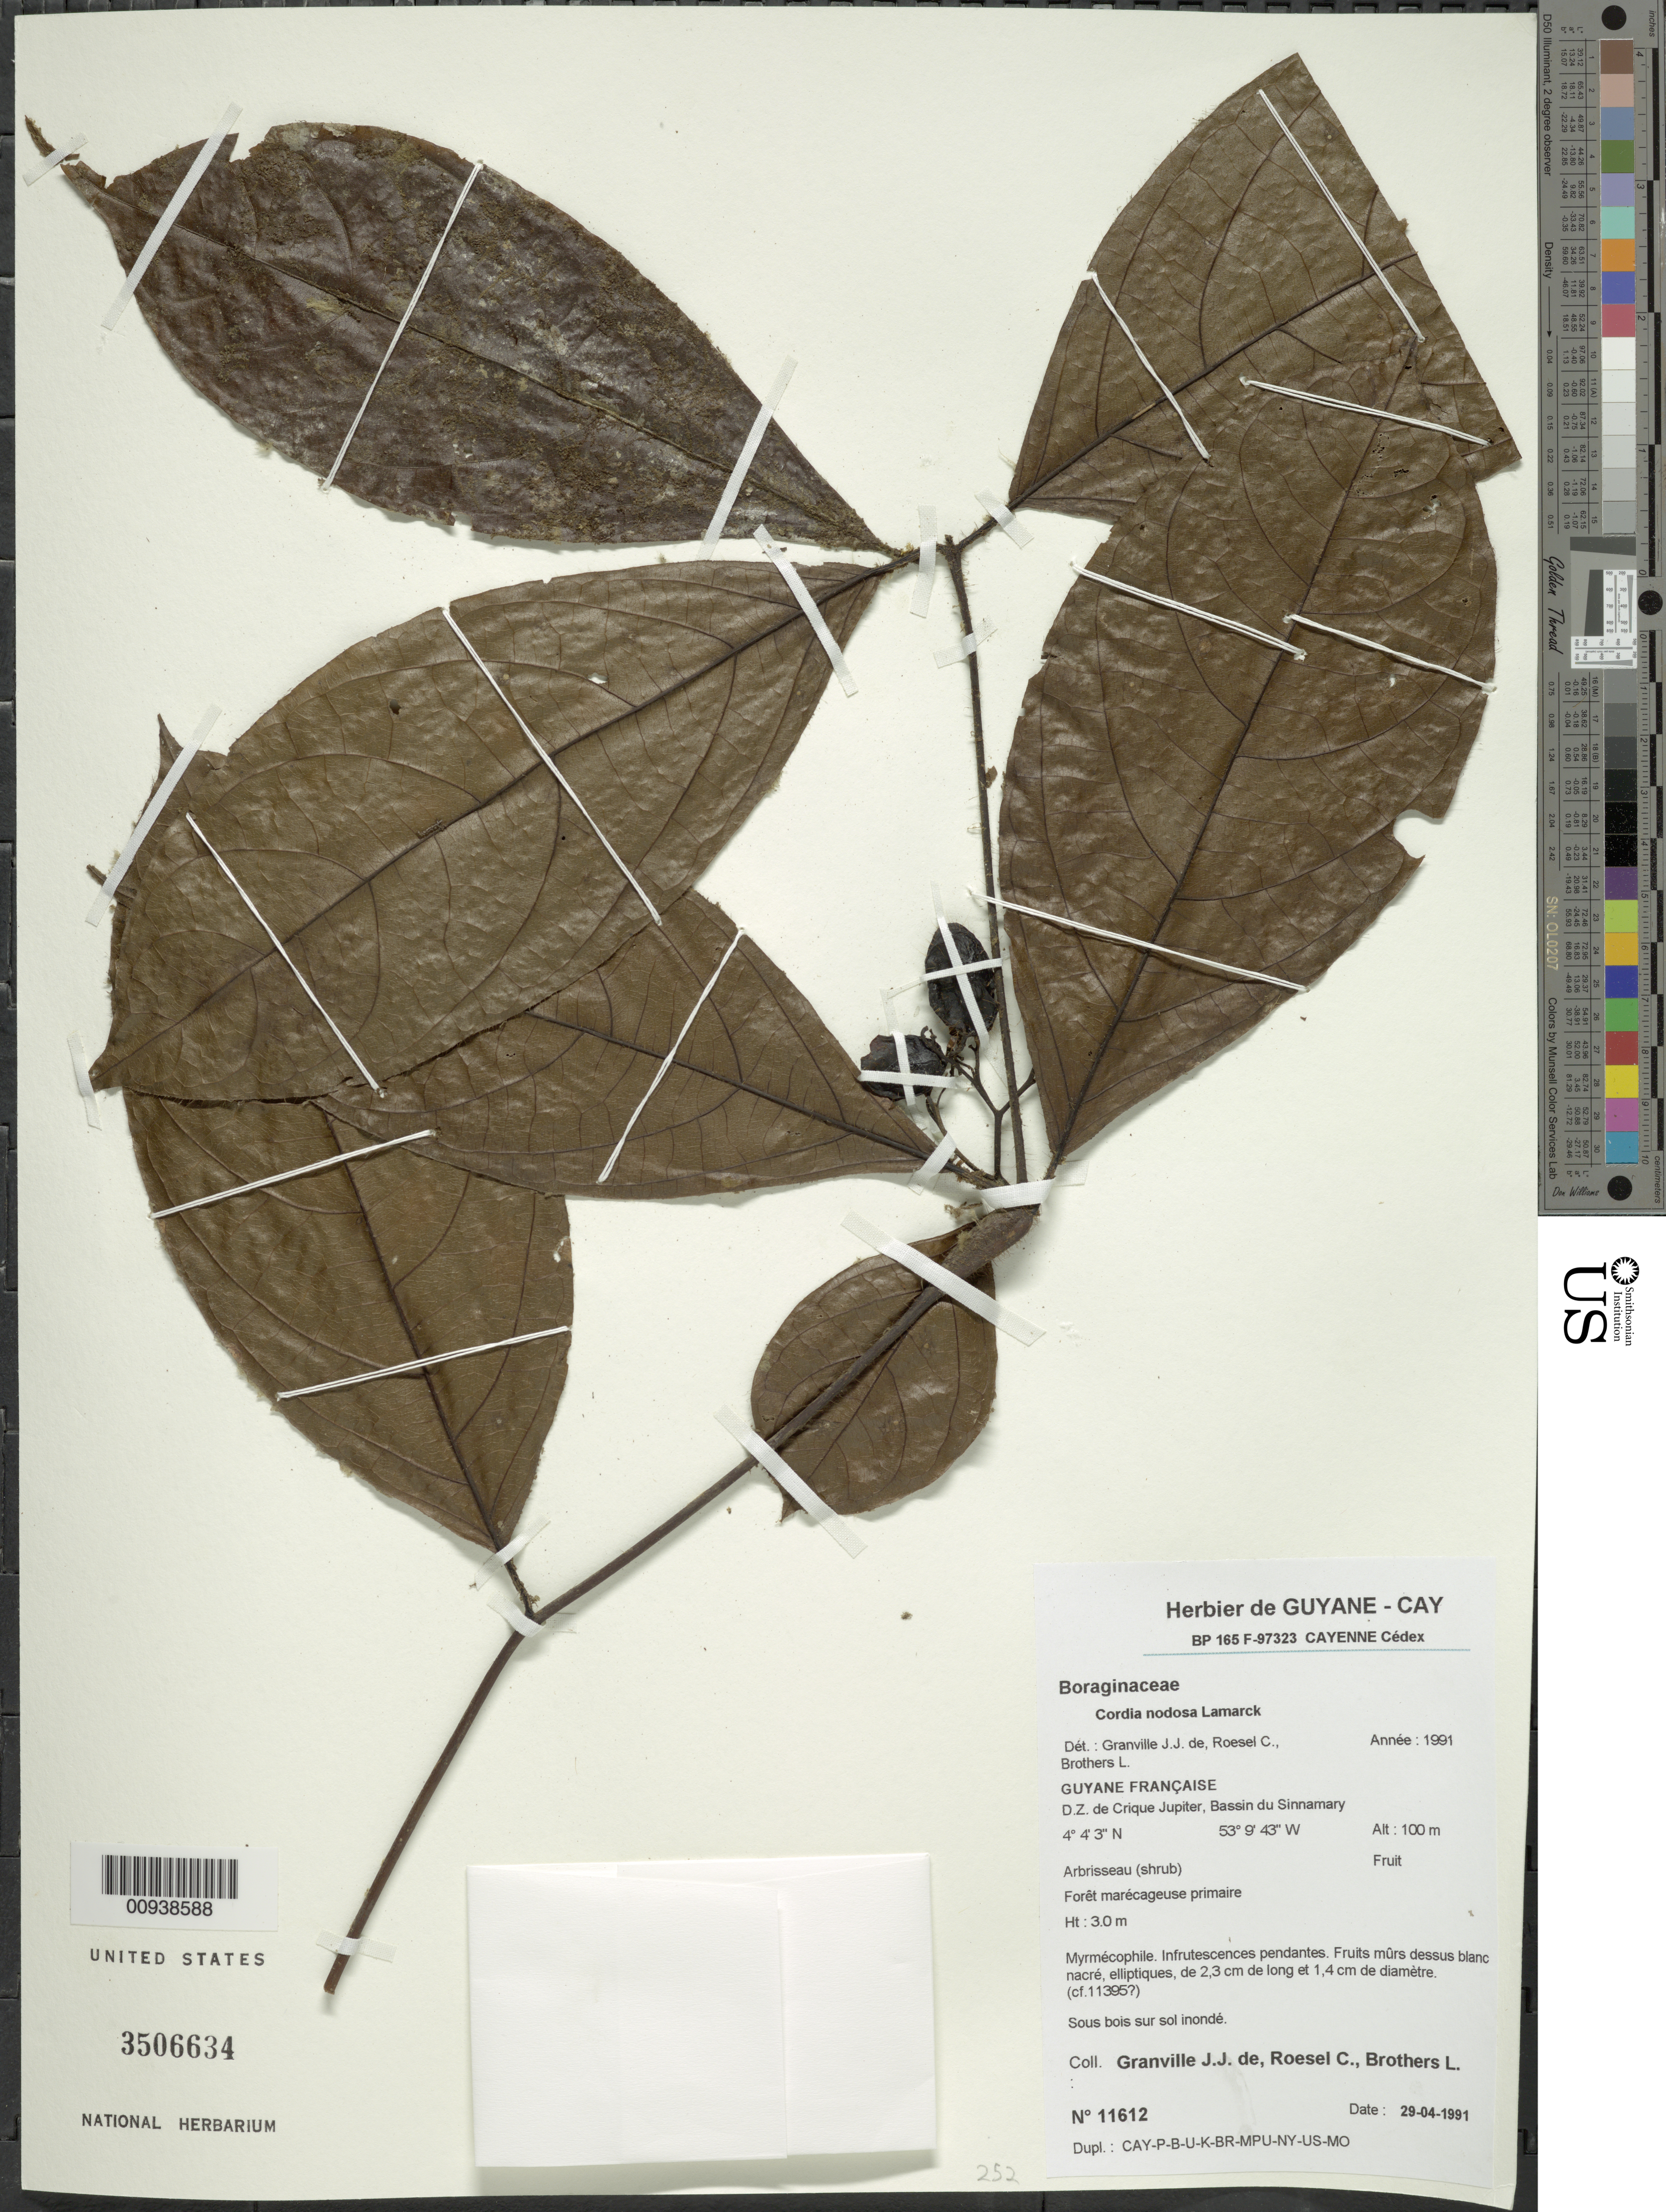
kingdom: Plantae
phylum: Tracheophyta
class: Magnoliopsida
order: Boraginales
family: Cordiaceae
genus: Cordia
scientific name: Cordia nodosa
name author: Lam.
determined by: Granville, J. J.; Roesel, C. S.; Brothers, Leslie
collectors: J.-J. de Granville, C. S. Roesel & L. Brothers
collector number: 11612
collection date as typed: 29-Apr-91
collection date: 1991-04-29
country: French Guiana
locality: D.Z. de Crique Jupiter, Bassin du Sinnamary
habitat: Forêt marécageuse primaire; sous bois sur sol inondé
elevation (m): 80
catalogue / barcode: US 3506634